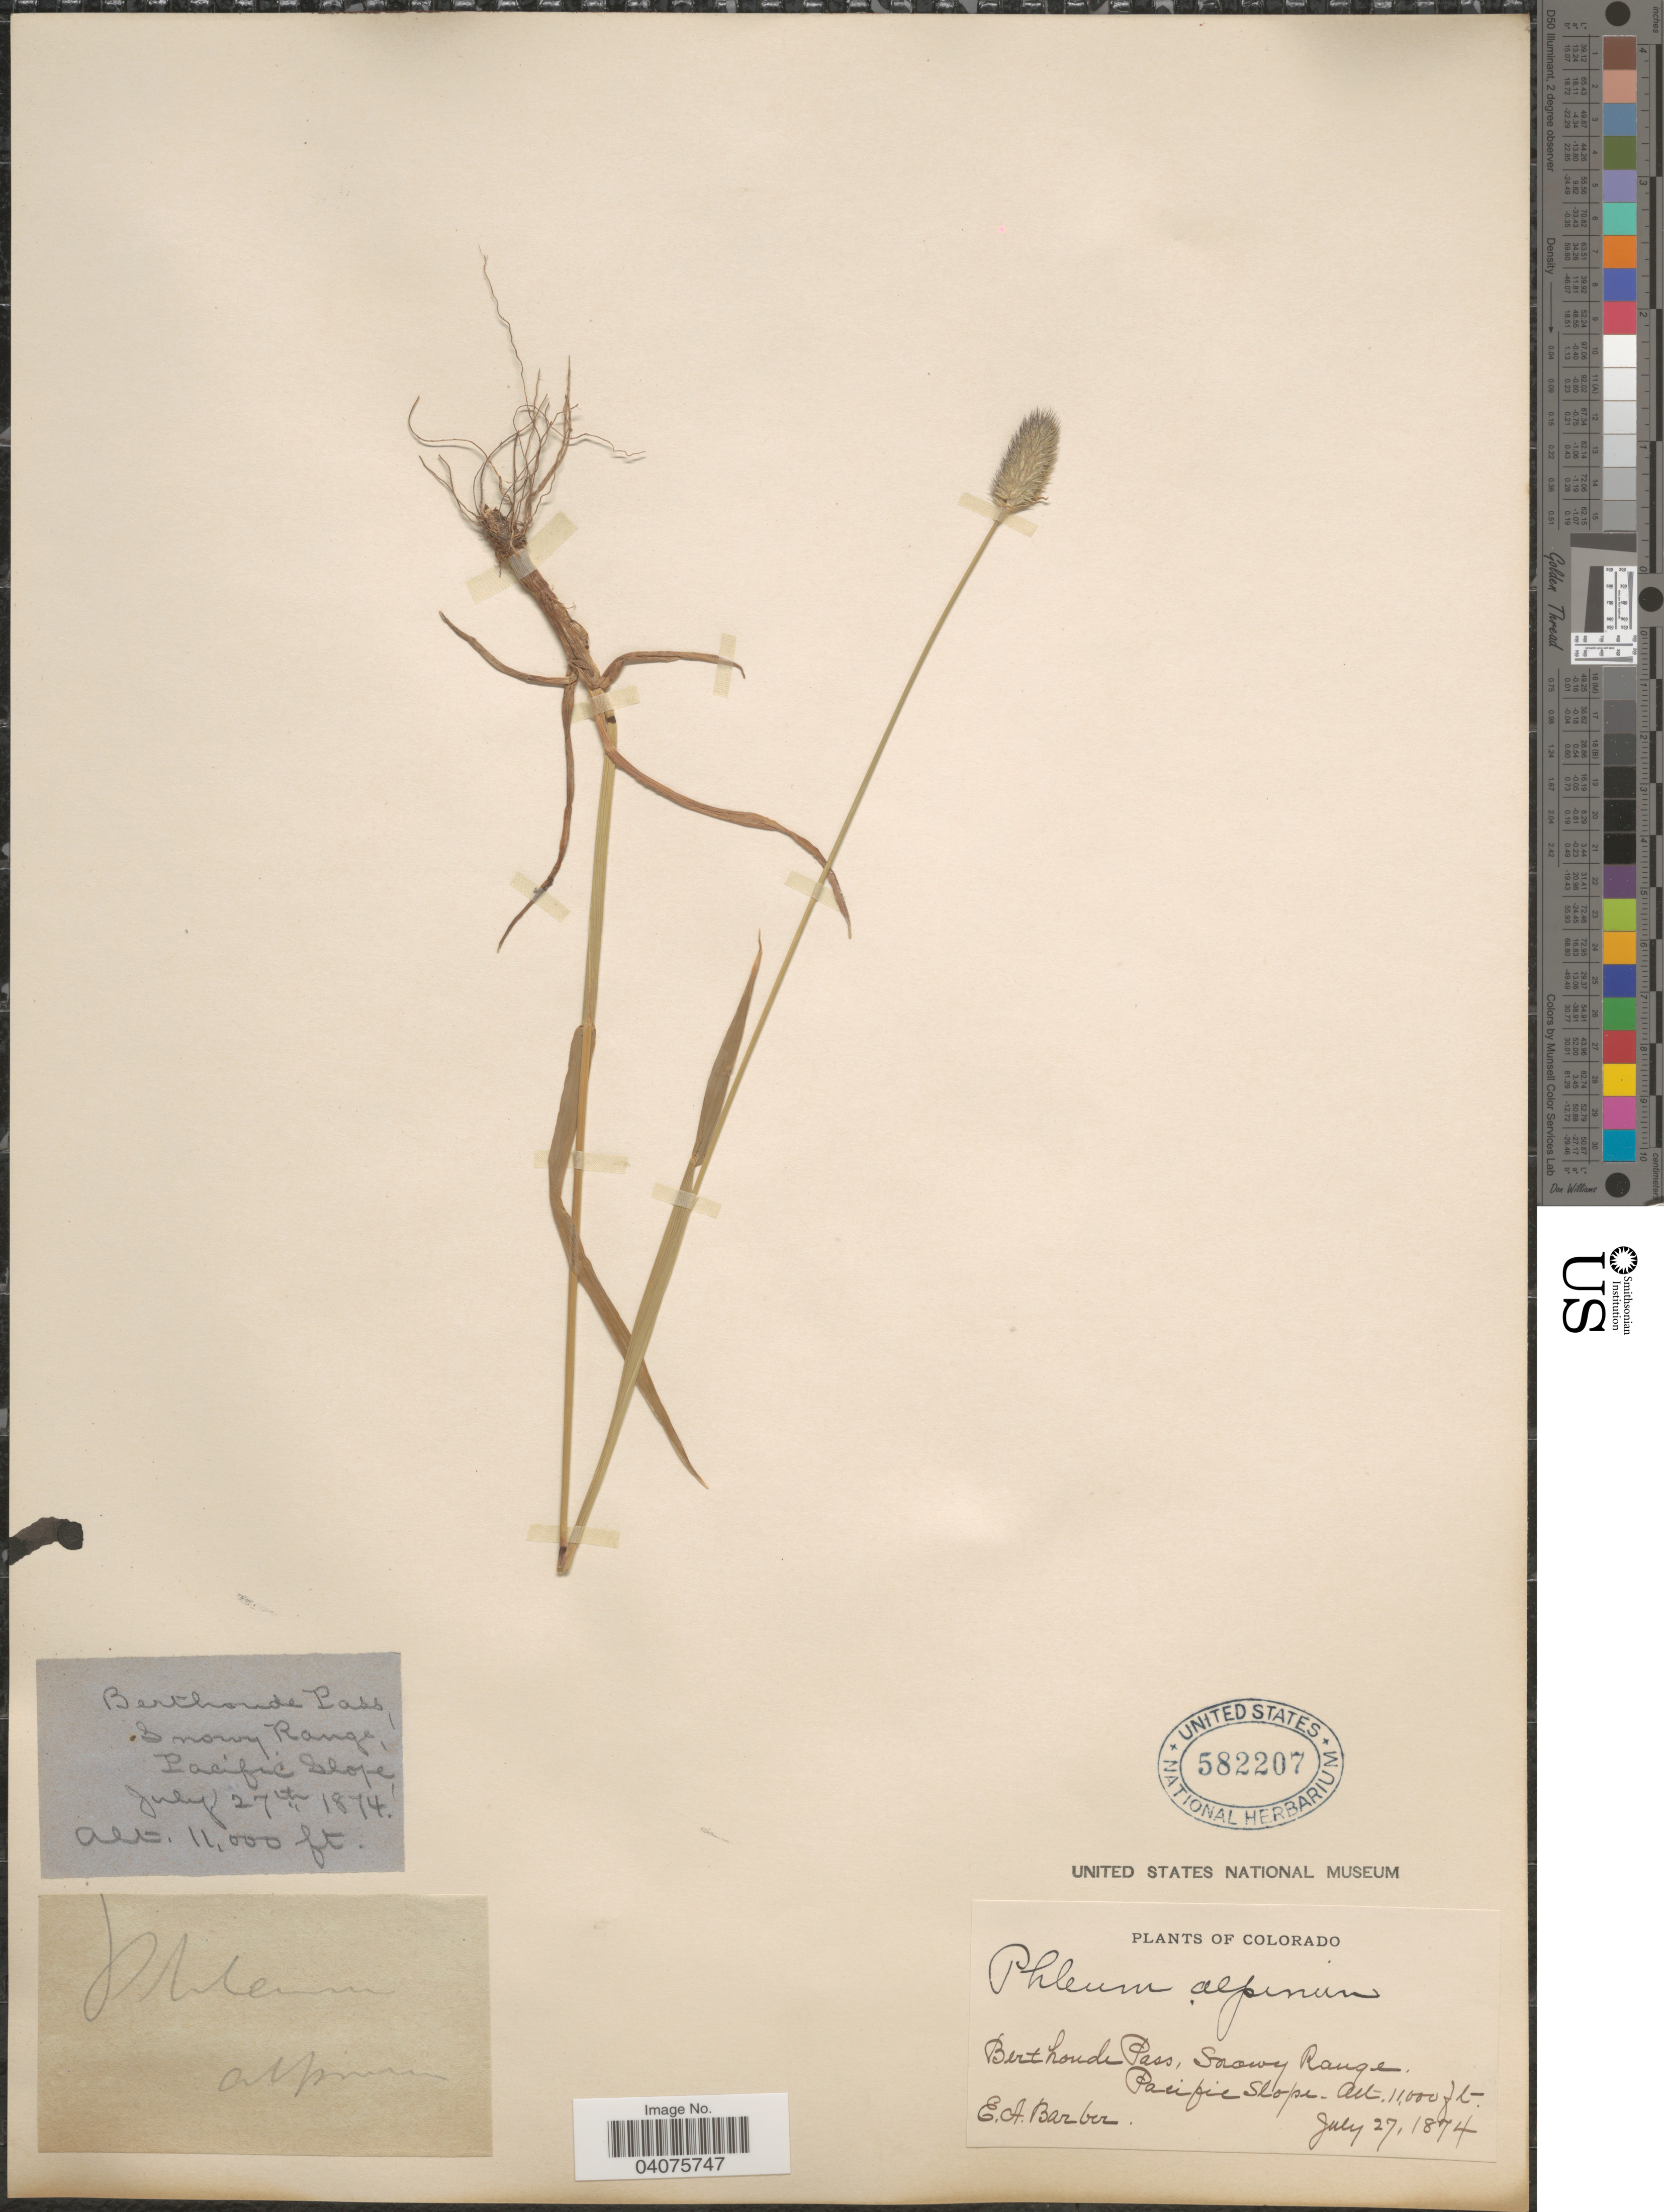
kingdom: Plantae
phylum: Tracheophyta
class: Liliopsida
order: Poales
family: Poaceae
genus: Phleum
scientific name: Phleum alpinum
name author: L.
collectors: E. Barber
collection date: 1874-07-27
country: United States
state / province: Colorado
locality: Berthoude Pass, Snowy Range. Pacific Slope.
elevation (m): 3353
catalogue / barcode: US 582207